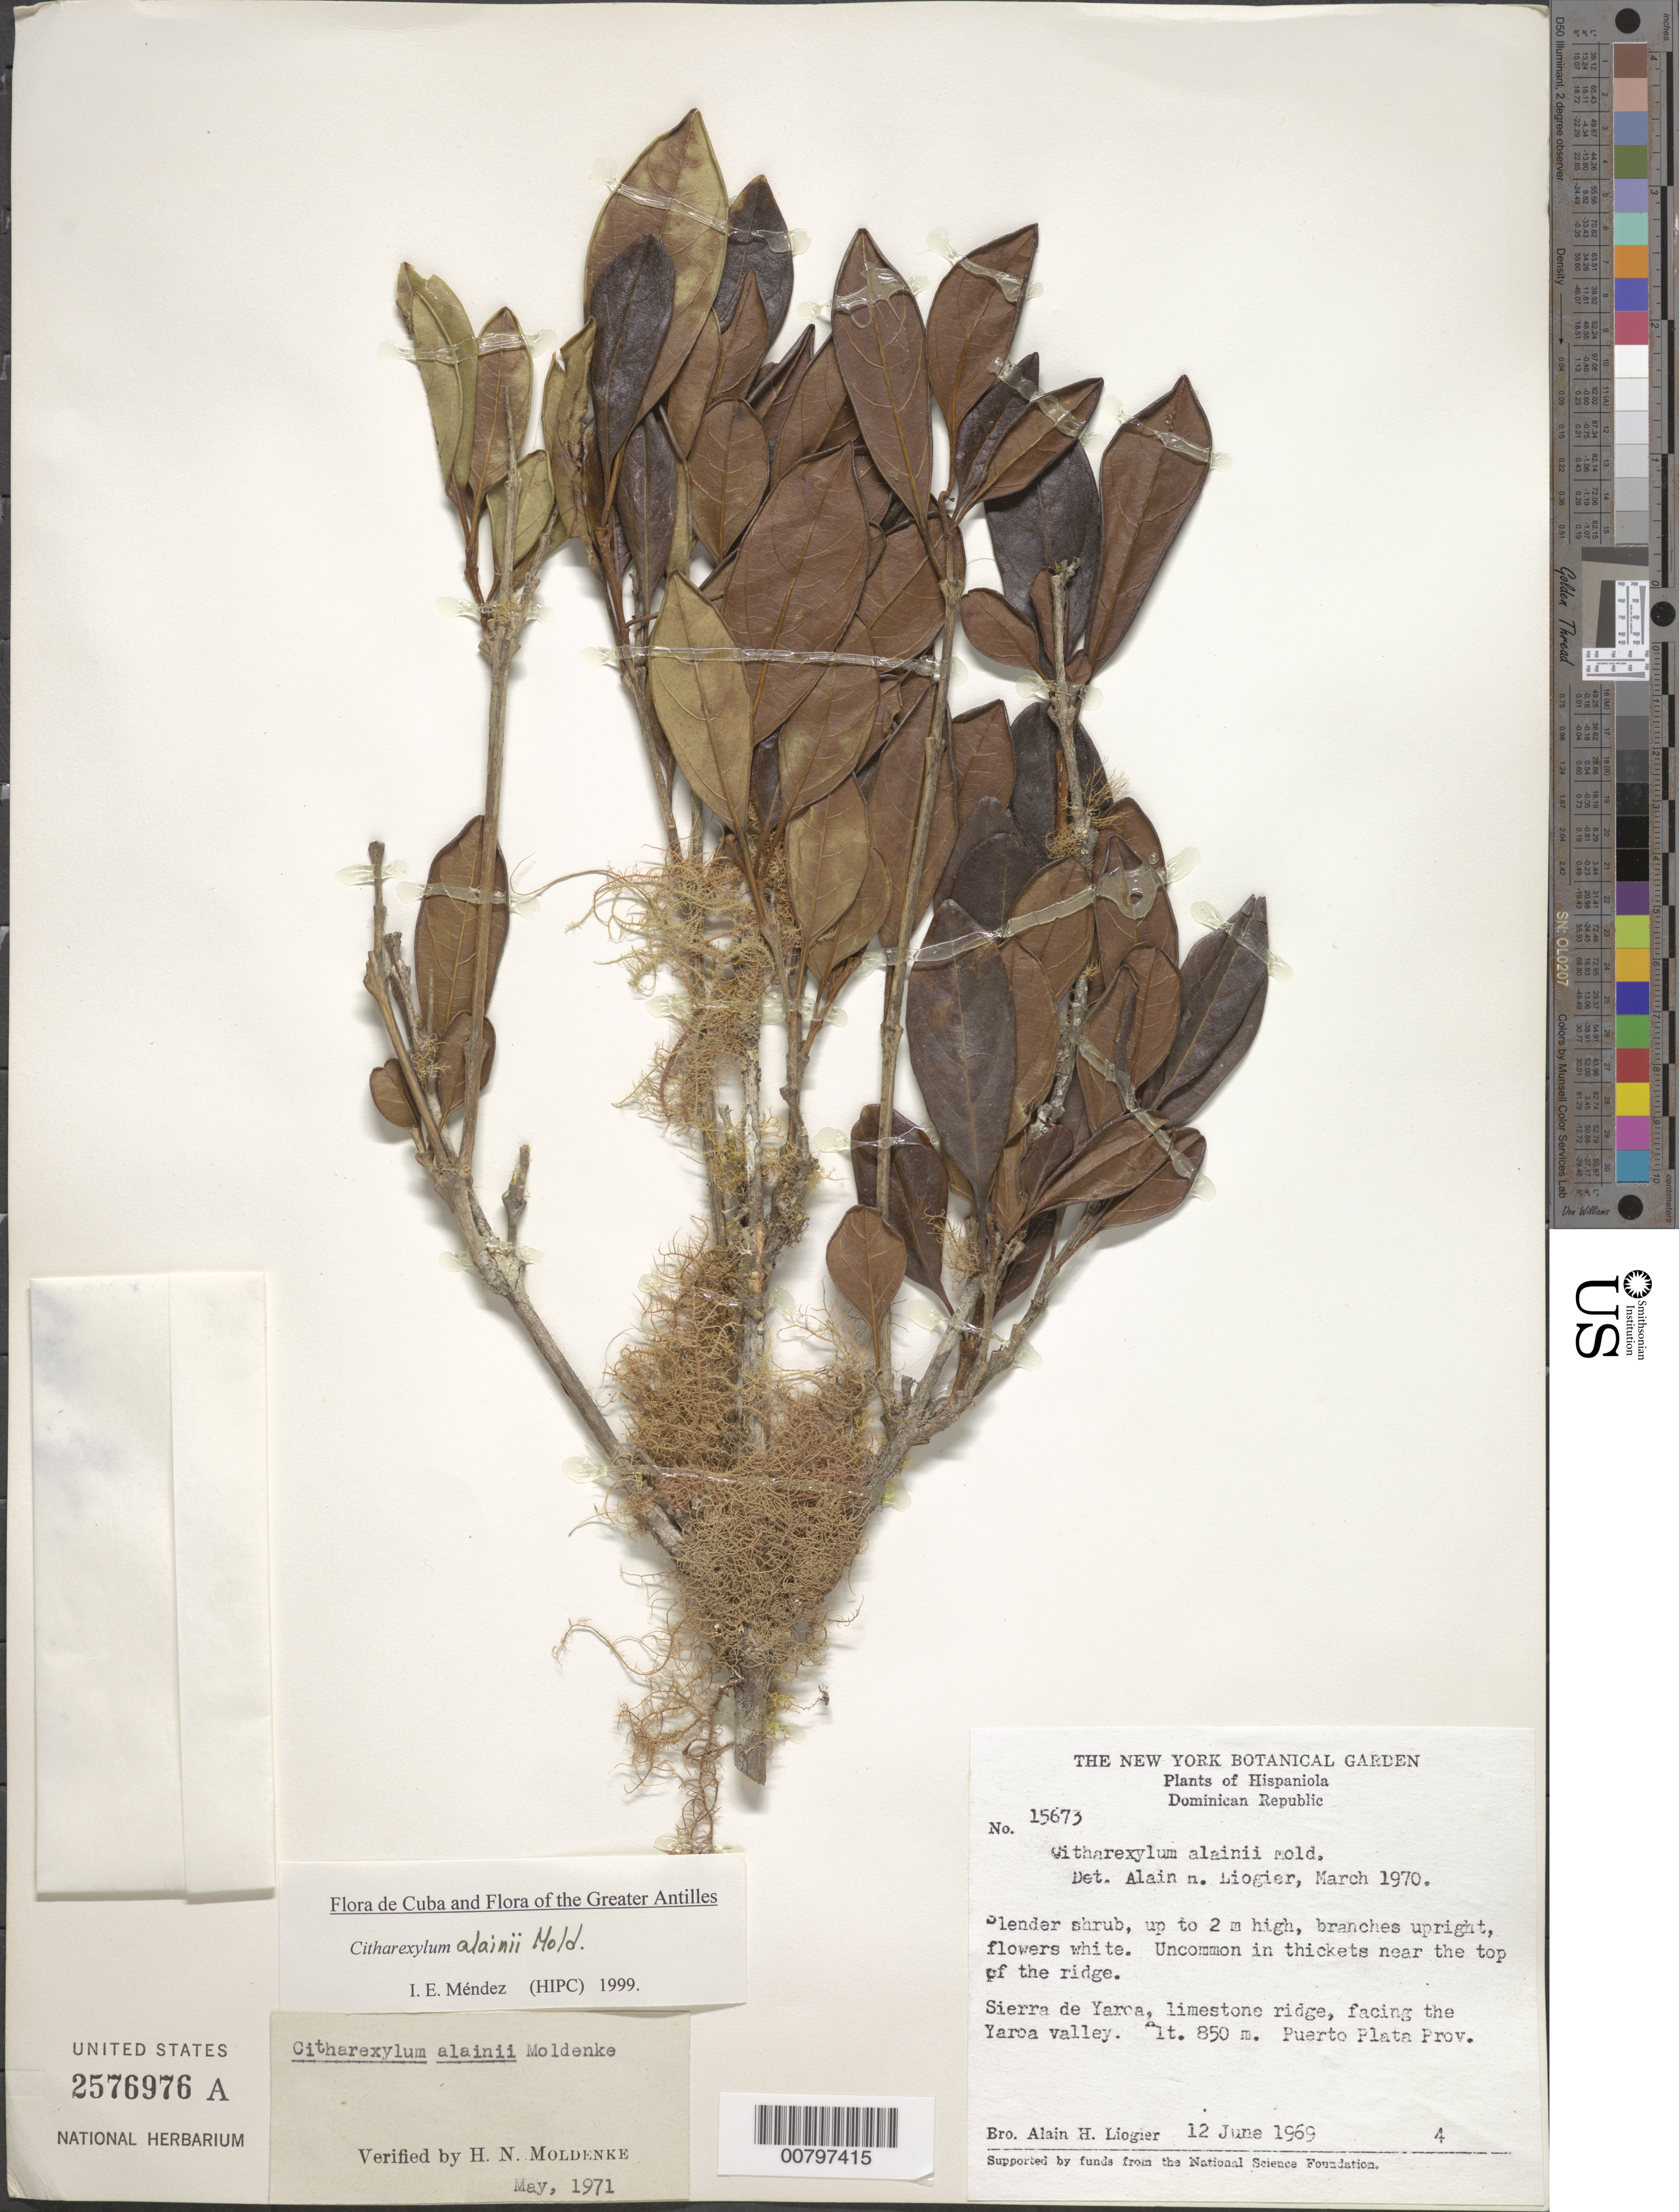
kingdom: Plantae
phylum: Tracheophyta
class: Magnoliopsida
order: Lamiales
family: Verbenaceae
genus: Citharexylum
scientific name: Citharexylum alainii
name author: Moldenke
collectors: A. H. Liogier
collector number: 15673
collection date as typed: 12 Jun 1926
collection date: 1926-06-12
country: Dominican Republic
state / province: Puerto Plata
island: Hispaniola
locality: Sierra de Yarca, facing the Yarca Valley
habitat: In thickets near top of limestone ridge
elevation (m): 850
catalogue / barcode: US 2576976A